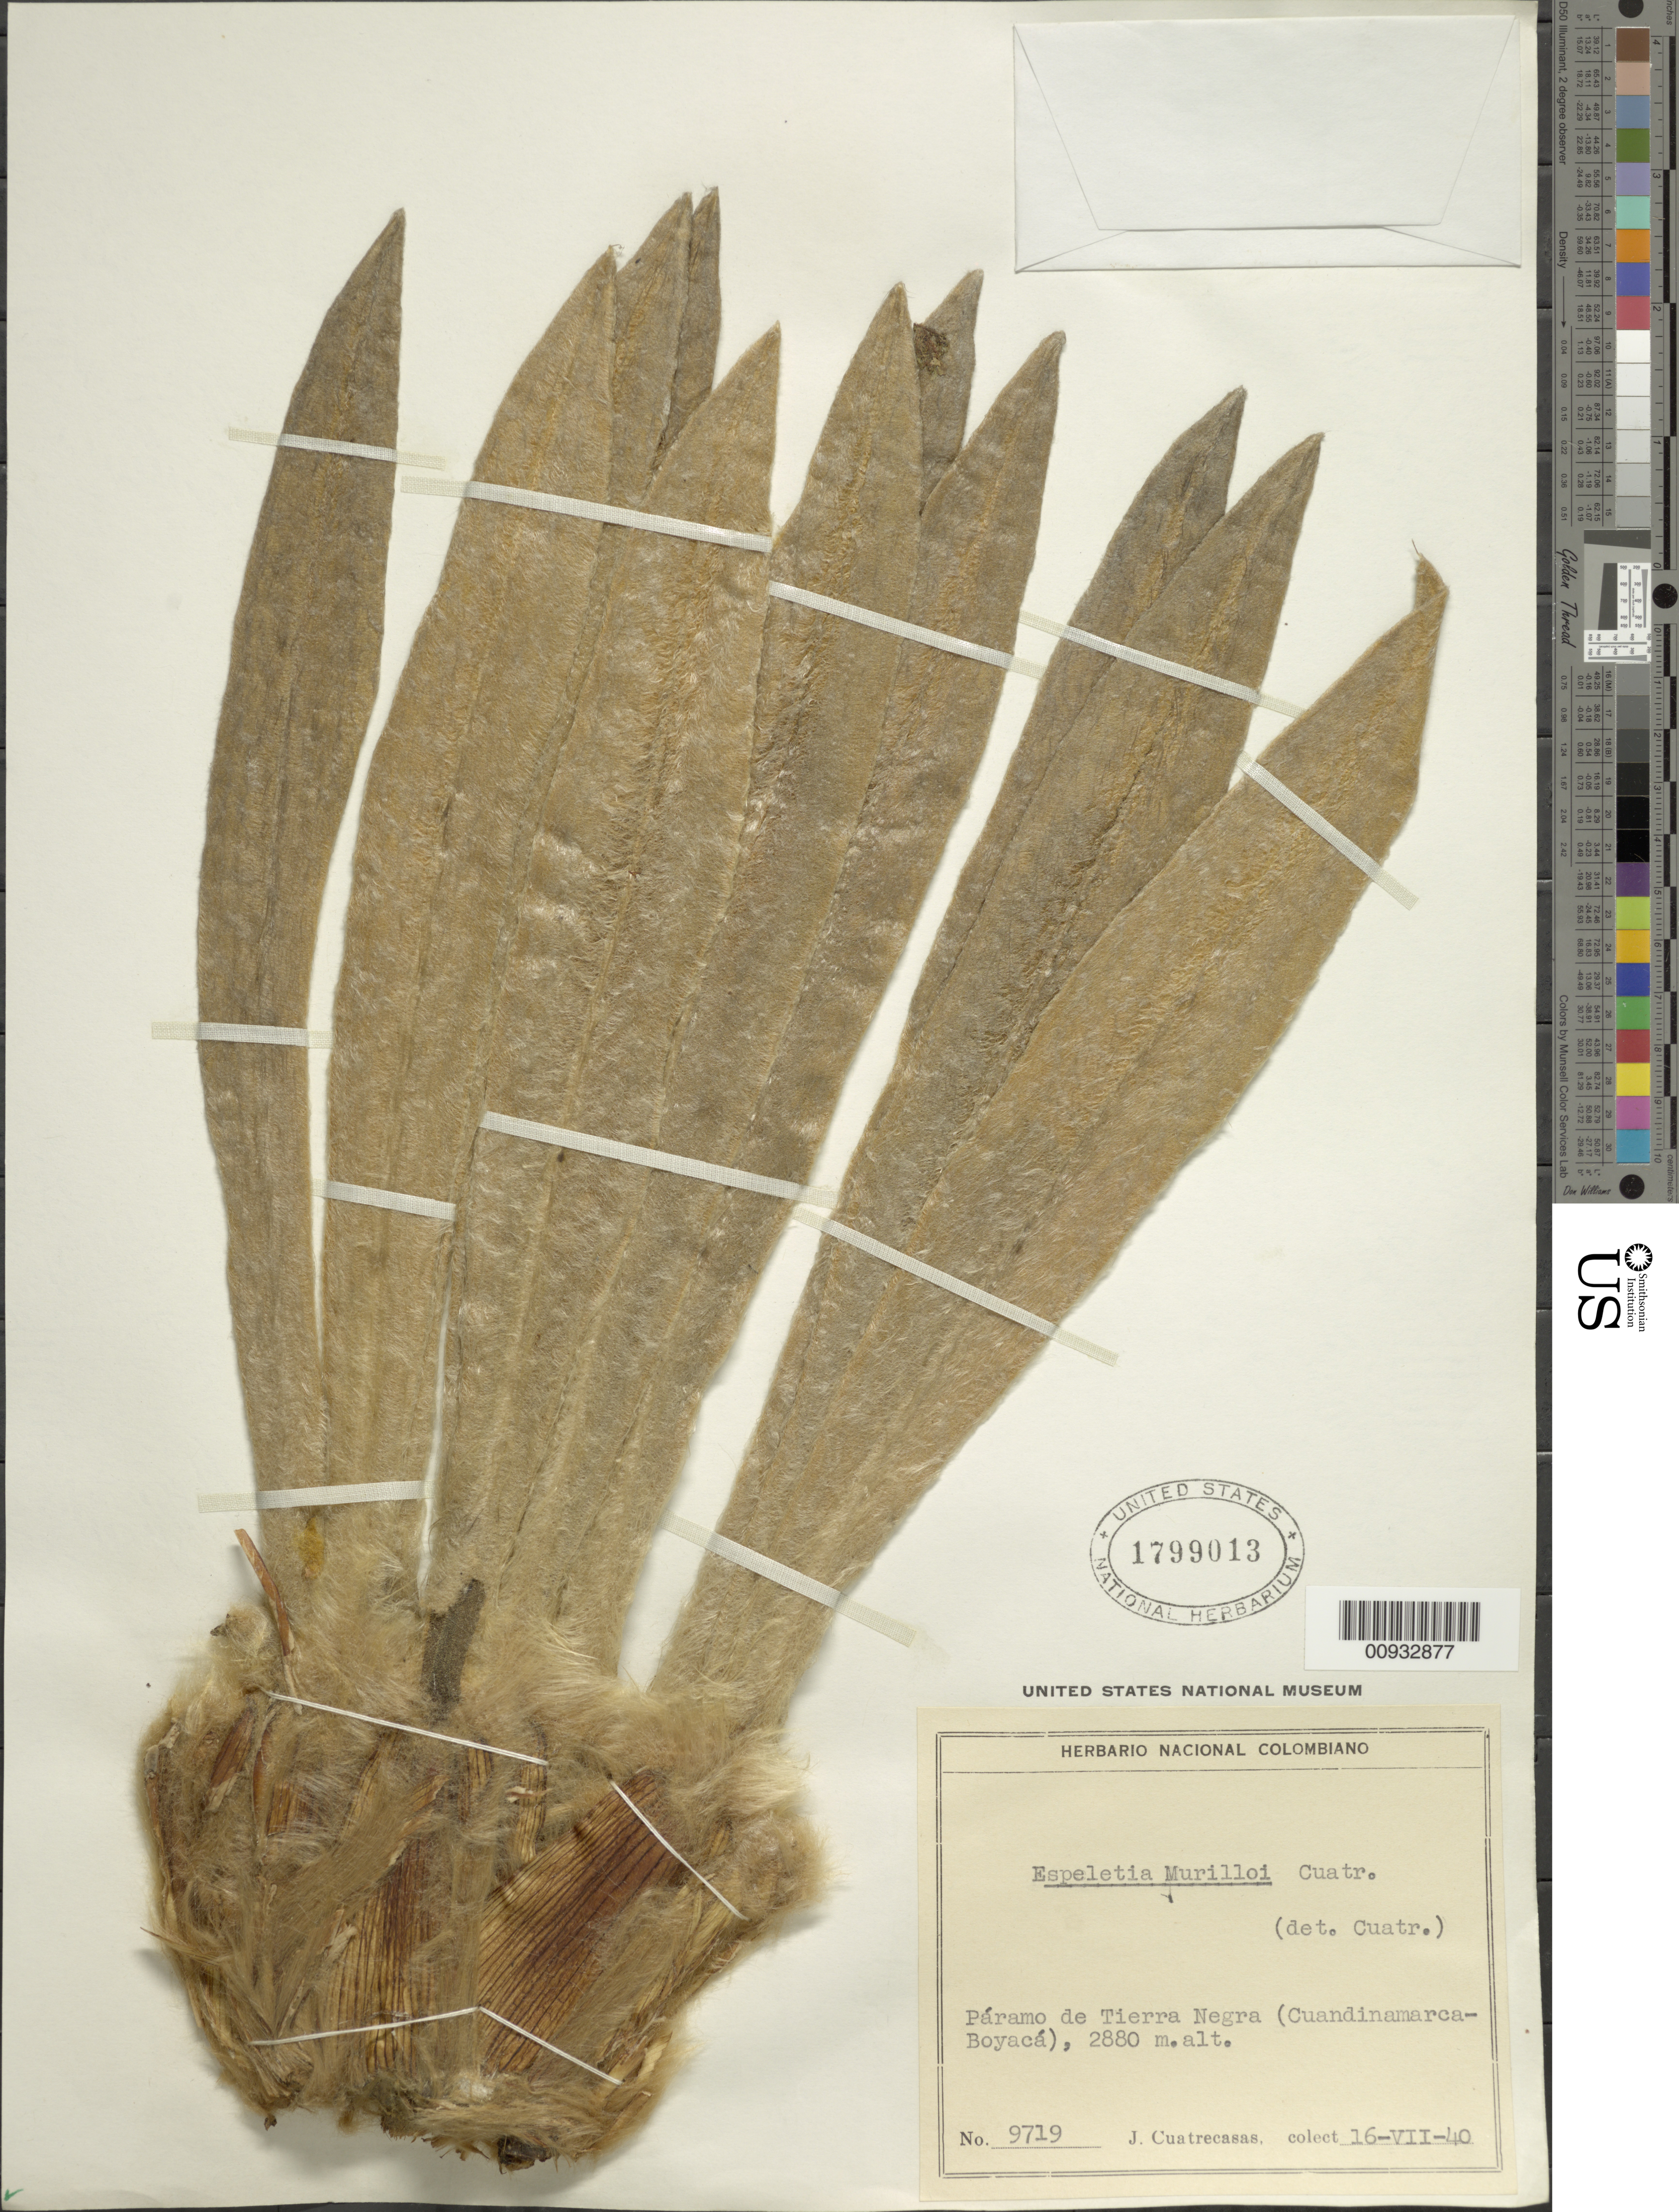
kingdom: Plantae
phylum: Tracheophyta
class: Magnoliopsida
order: Asterales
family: Asteraceae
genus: Espeletia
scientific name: Espeletia murilloi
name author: Cuatrec.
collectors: J. Cuatrecasas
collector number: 9719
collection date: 1940-07-16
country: Colombia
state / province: Cundinamarca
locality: Páramo de Tierra Negra.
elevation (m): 2880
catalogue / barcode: US 1799013